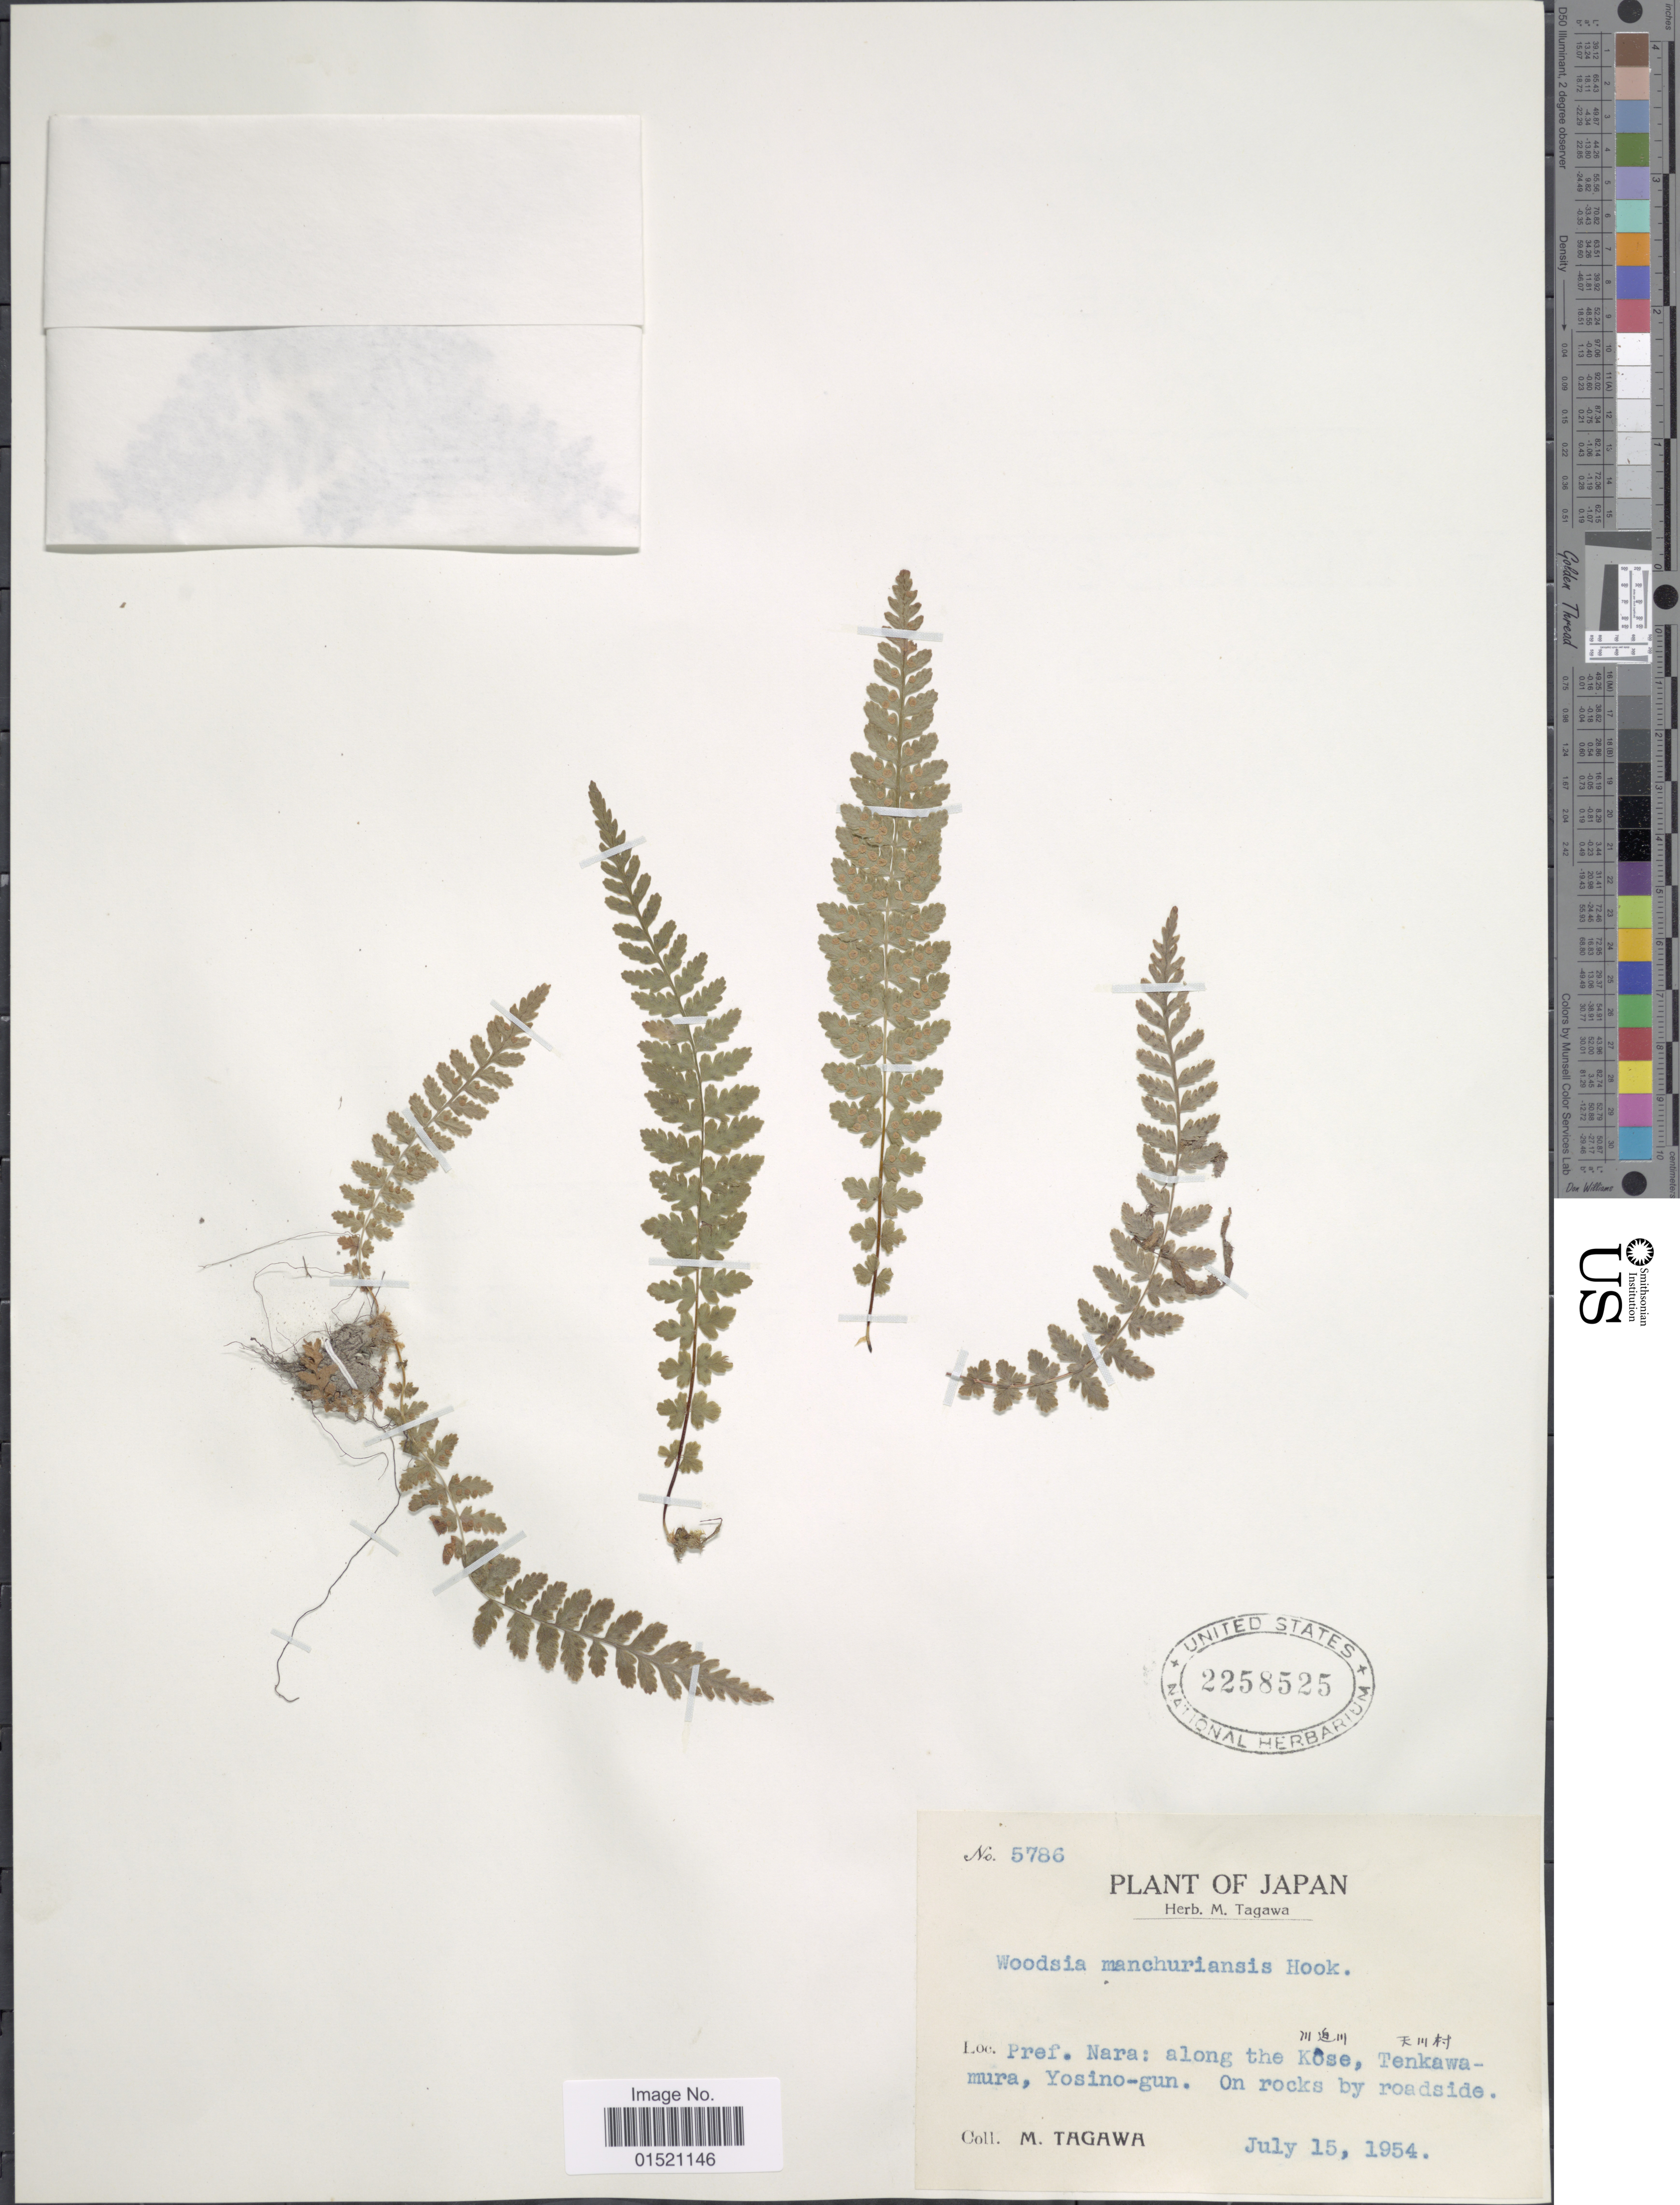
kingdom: Plantae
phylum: Tracheophyta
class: Polypodiopsida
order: Polypodiales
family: Woodsiaceae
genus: Woodsia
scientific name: Woodsia manchuriensis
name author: Hook.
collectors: M. Tagawa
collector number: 5786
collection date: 1954-07-15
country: Japan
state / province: Nara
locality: Pref. Nara: along the Kôse, Tenkawamura, Yosino-gun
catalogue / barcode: US 2258525